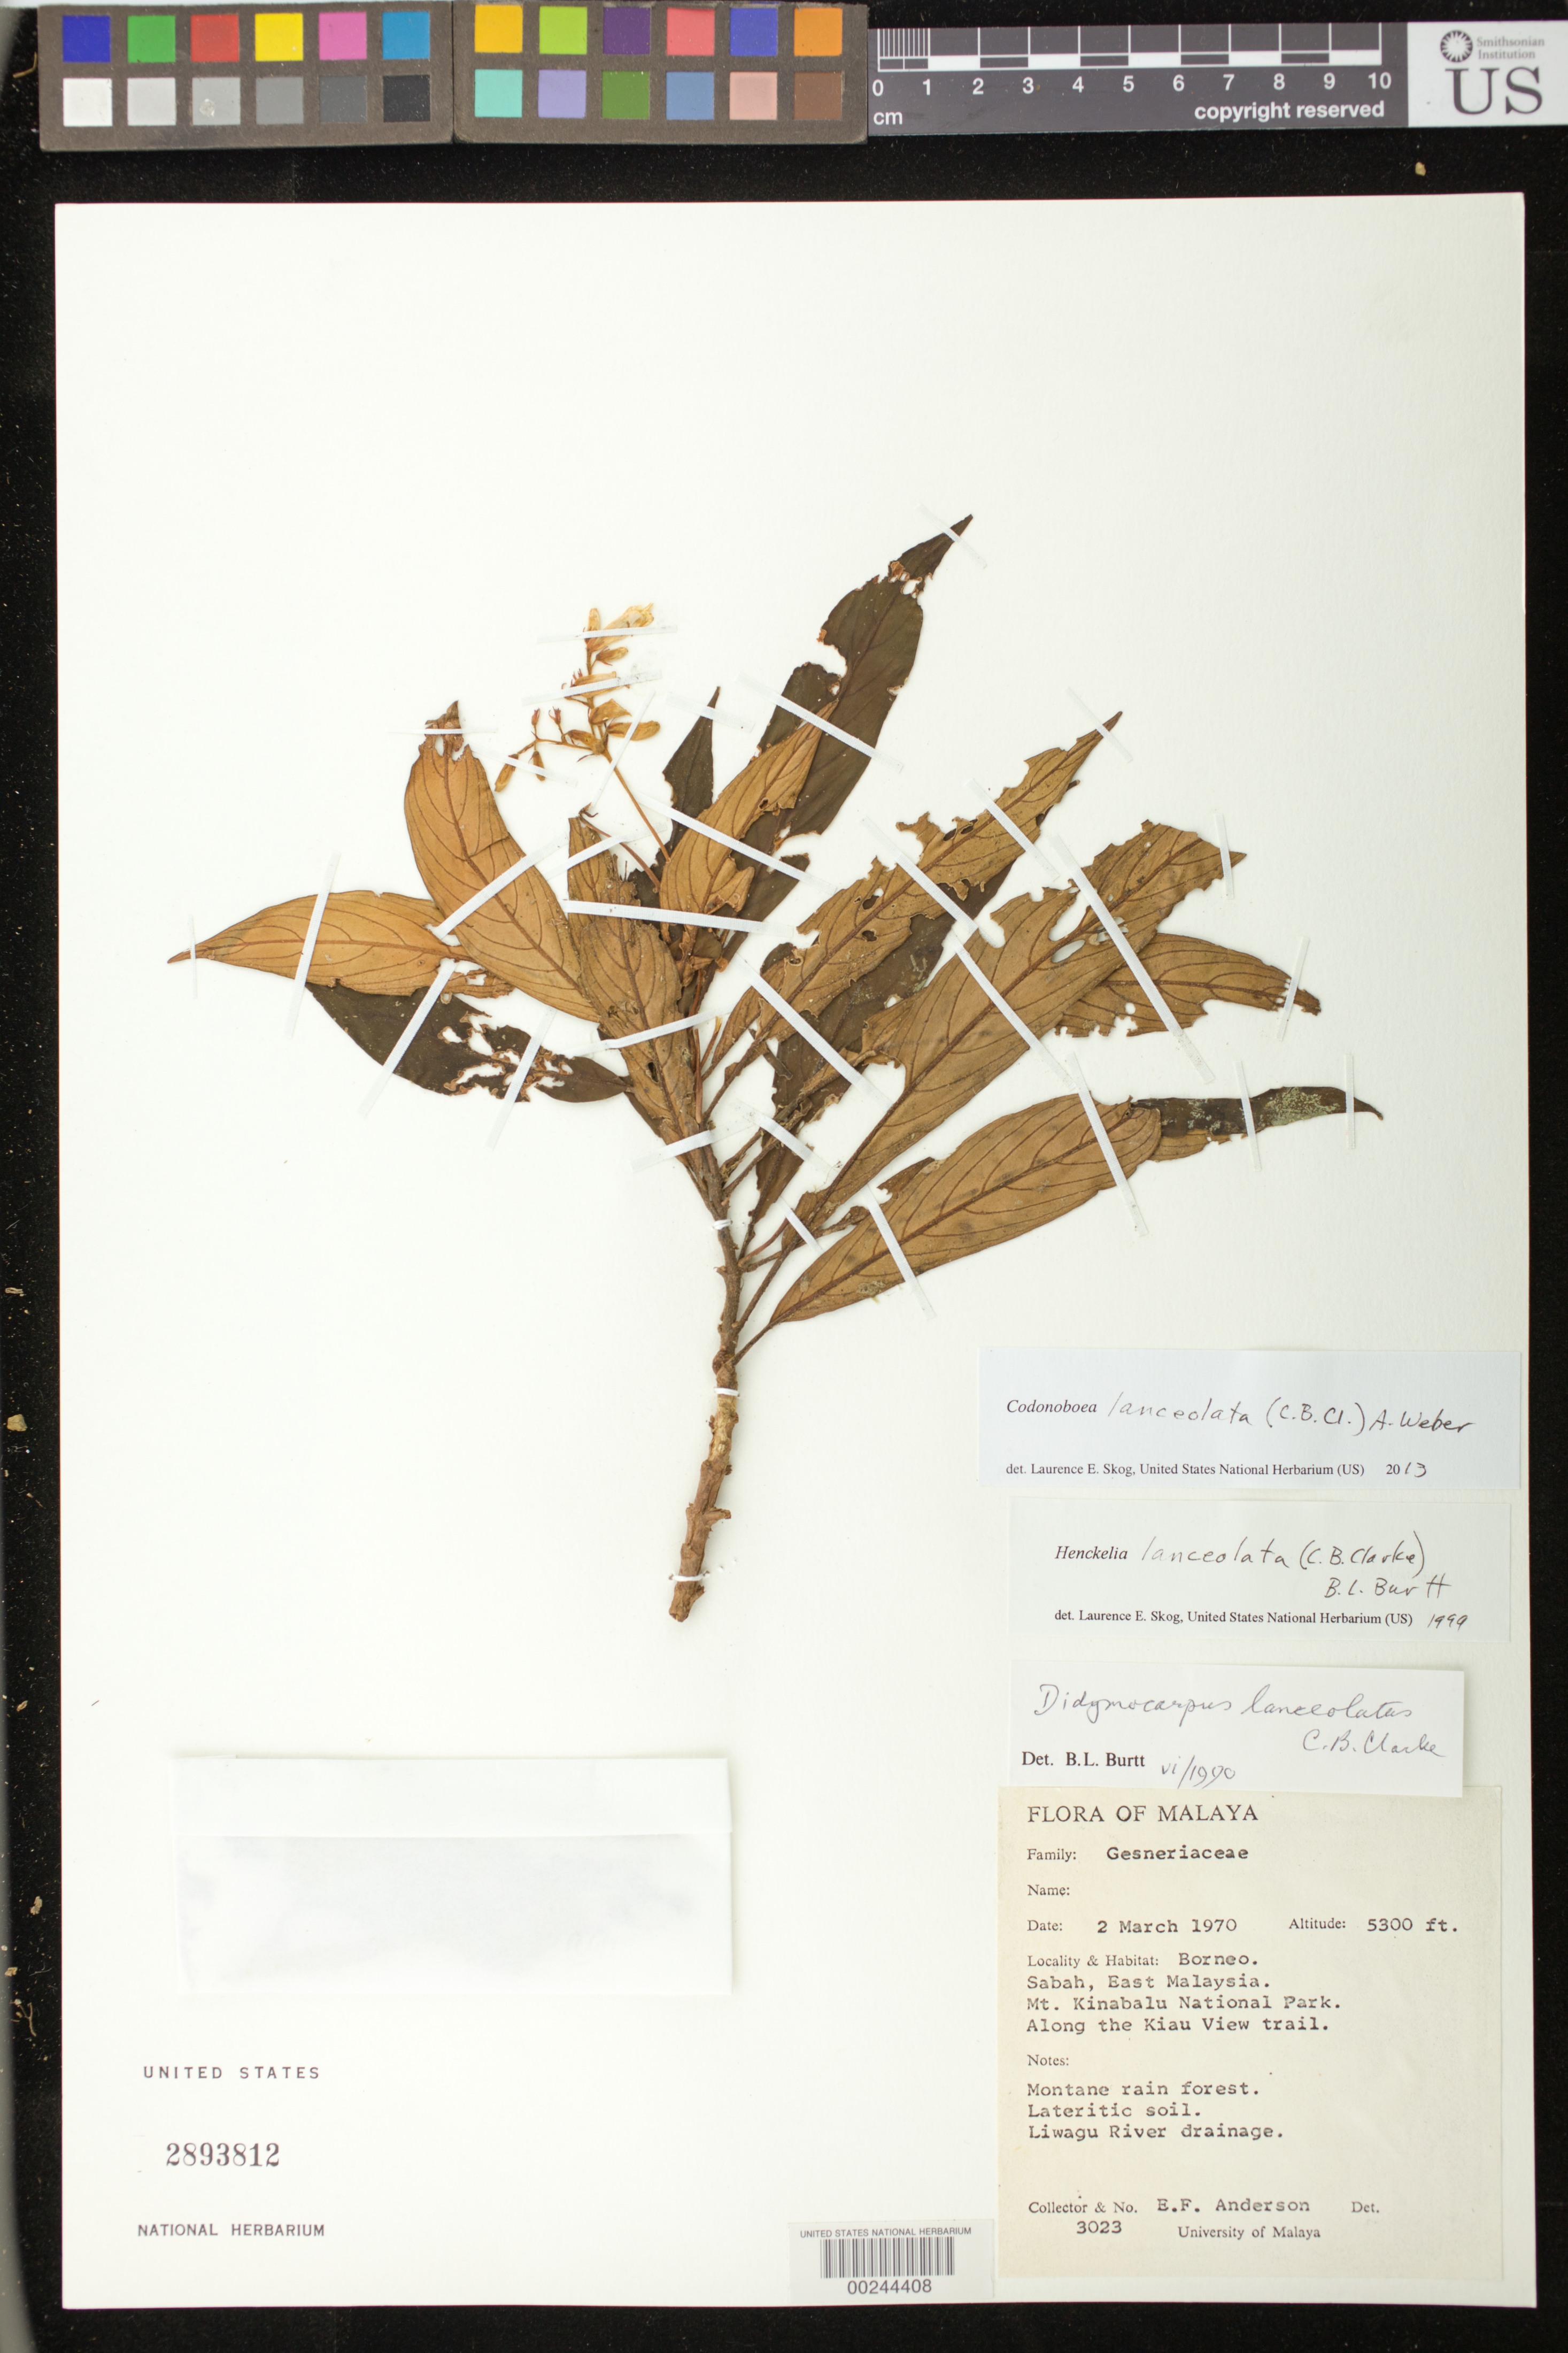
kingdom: Plantae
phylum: Tracheophyta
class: Magnoliopsida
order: Lamiales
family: Gesneriaceae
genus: Codonoboea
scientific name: Codonoboea lanceolata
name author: (C.B. Clarke) A. Weber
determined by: Skog, Laurence E.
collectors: E. F. Anderson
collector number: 3023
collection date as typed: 02 Mar 1970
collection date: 1970-03-02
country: Malaysia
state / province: Sabah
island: Borneo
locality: Mt kinabalu national park, along the kiau view trail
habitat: Montane rain forest, lateritic soil, liwagu river drainage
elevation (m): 1615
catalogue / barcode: US 2893812